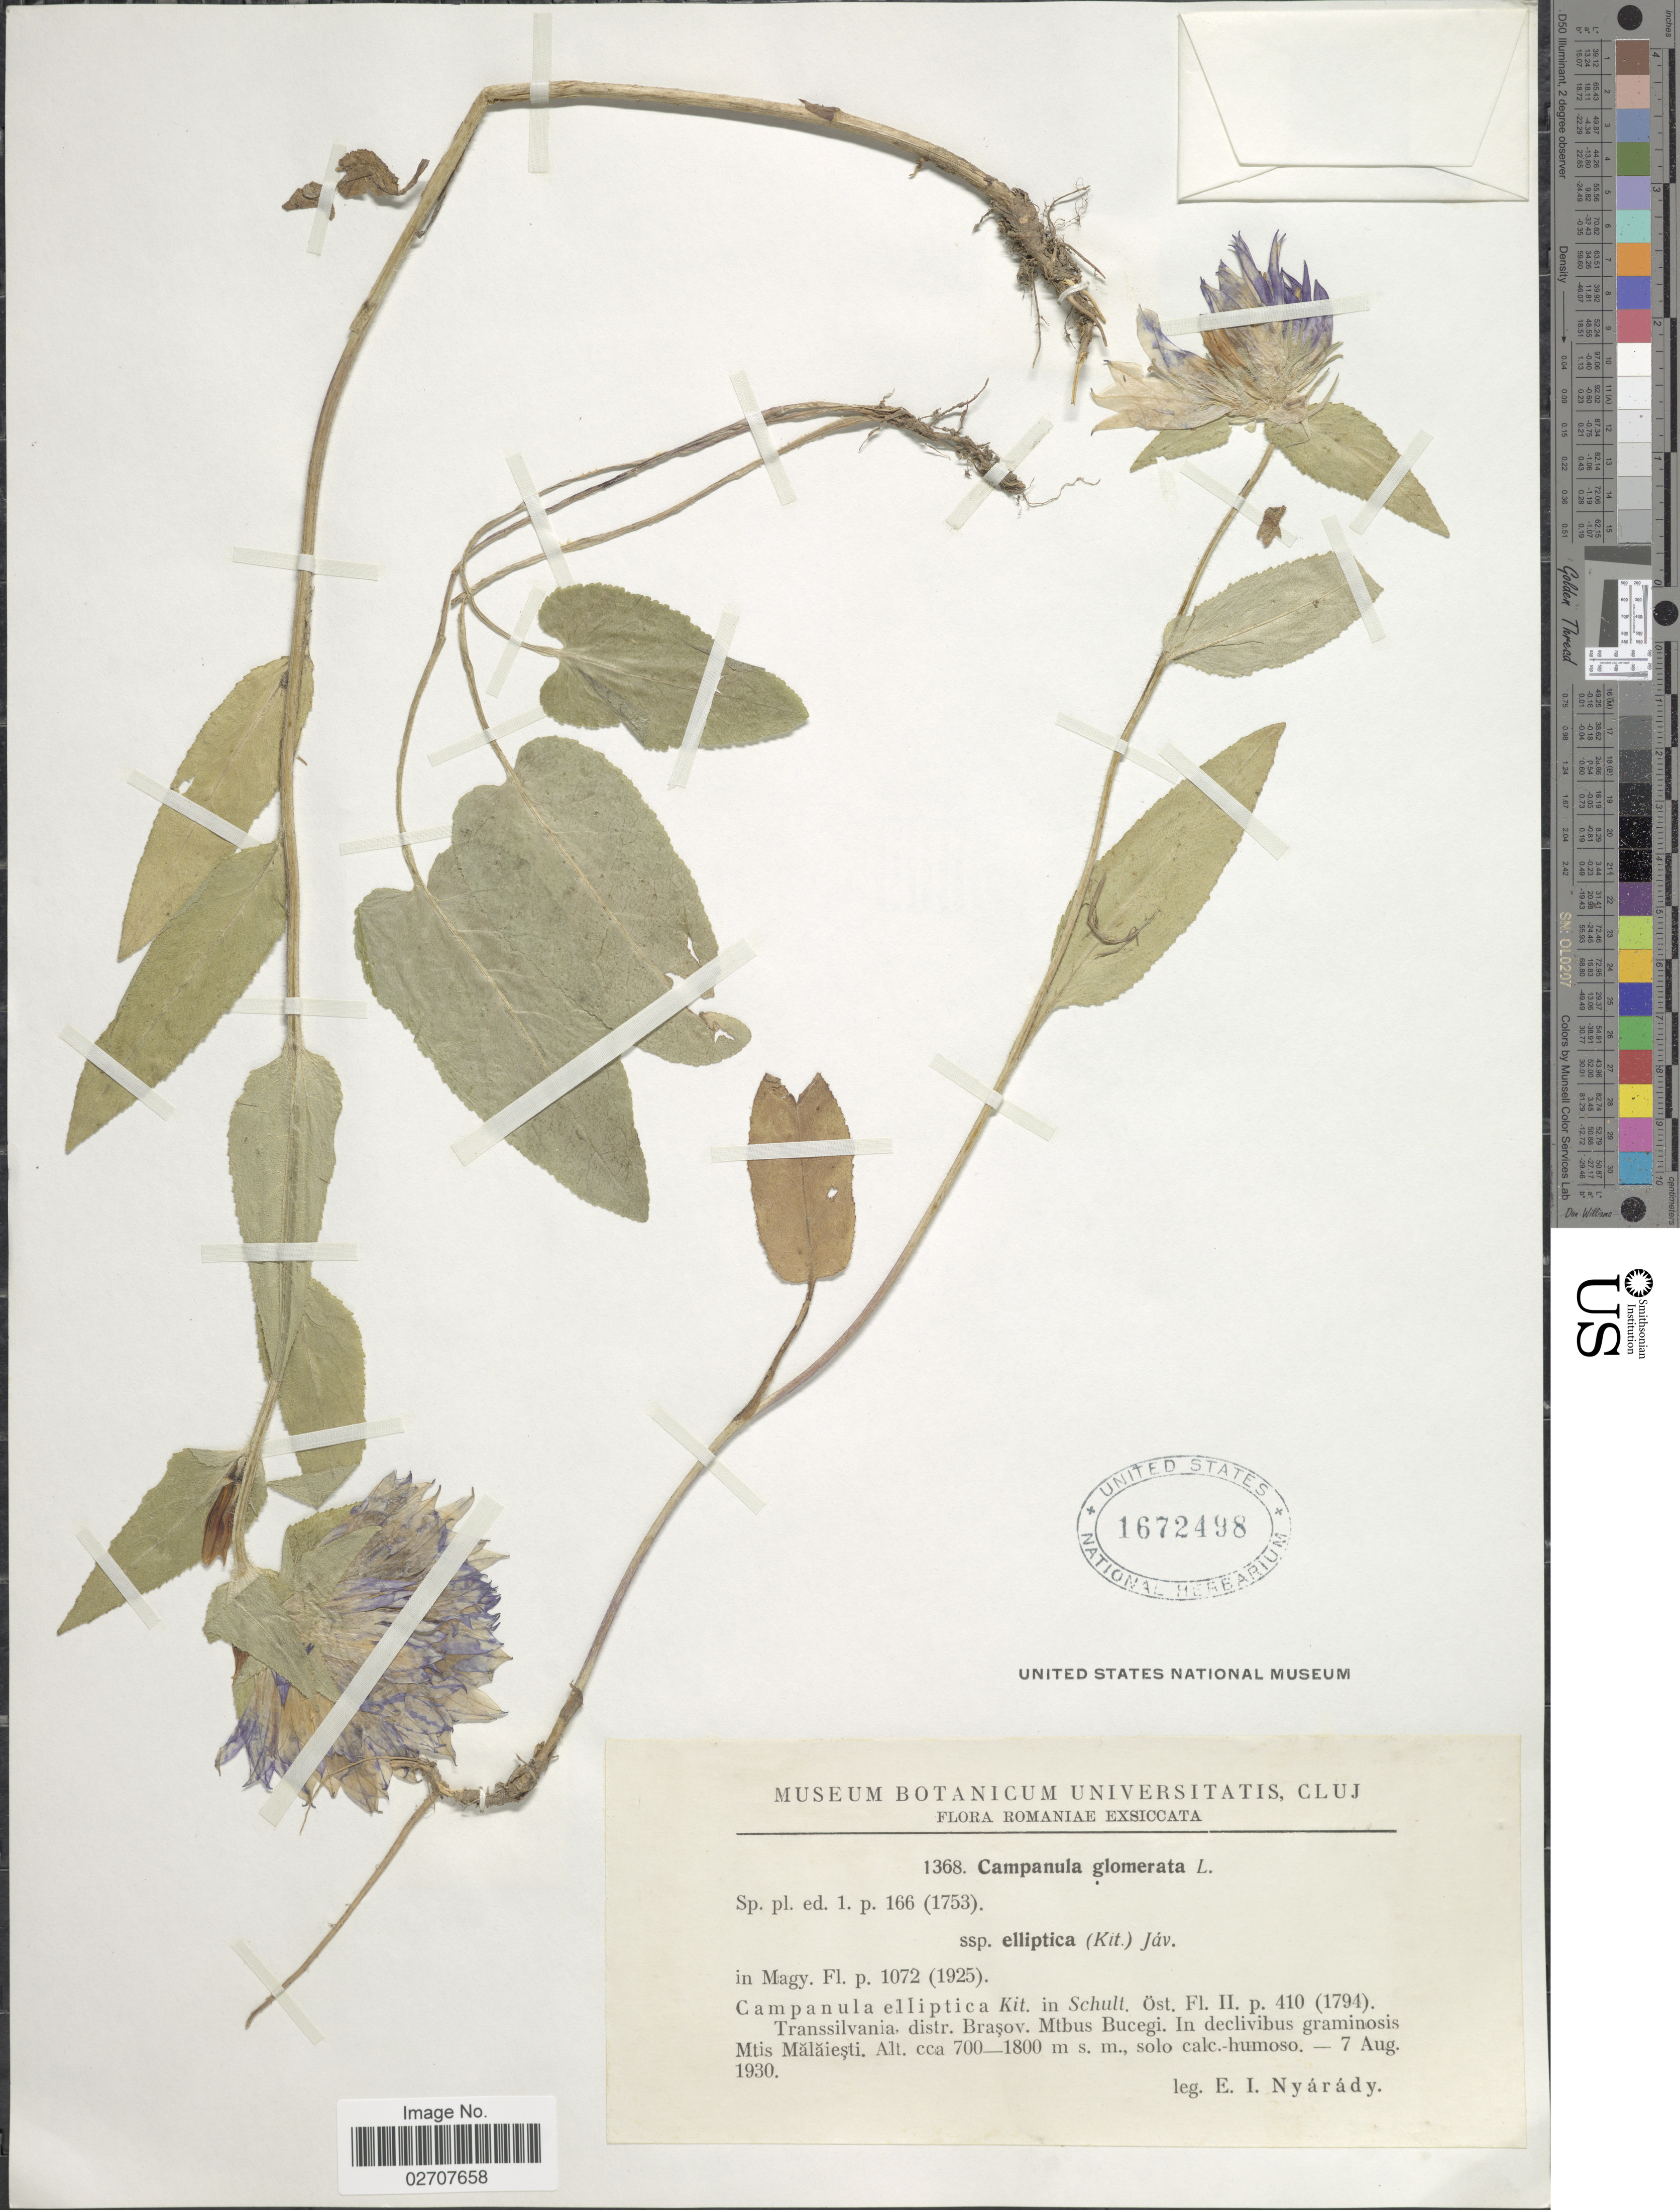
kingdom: Plantae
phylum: Tracheophyta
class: Magnoliopsida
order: Asterales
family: Campanulaceae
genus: Campanula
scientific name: Campanula glomerata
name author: L.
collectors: E. Nyárády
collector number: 1368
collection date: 1930-08-07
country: Romania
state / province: Brasov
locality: Transsilvania. Mtbus Bucegi. In declivibus graminosis Mtis Malaiesti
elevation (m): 700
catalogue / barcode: US 1672498